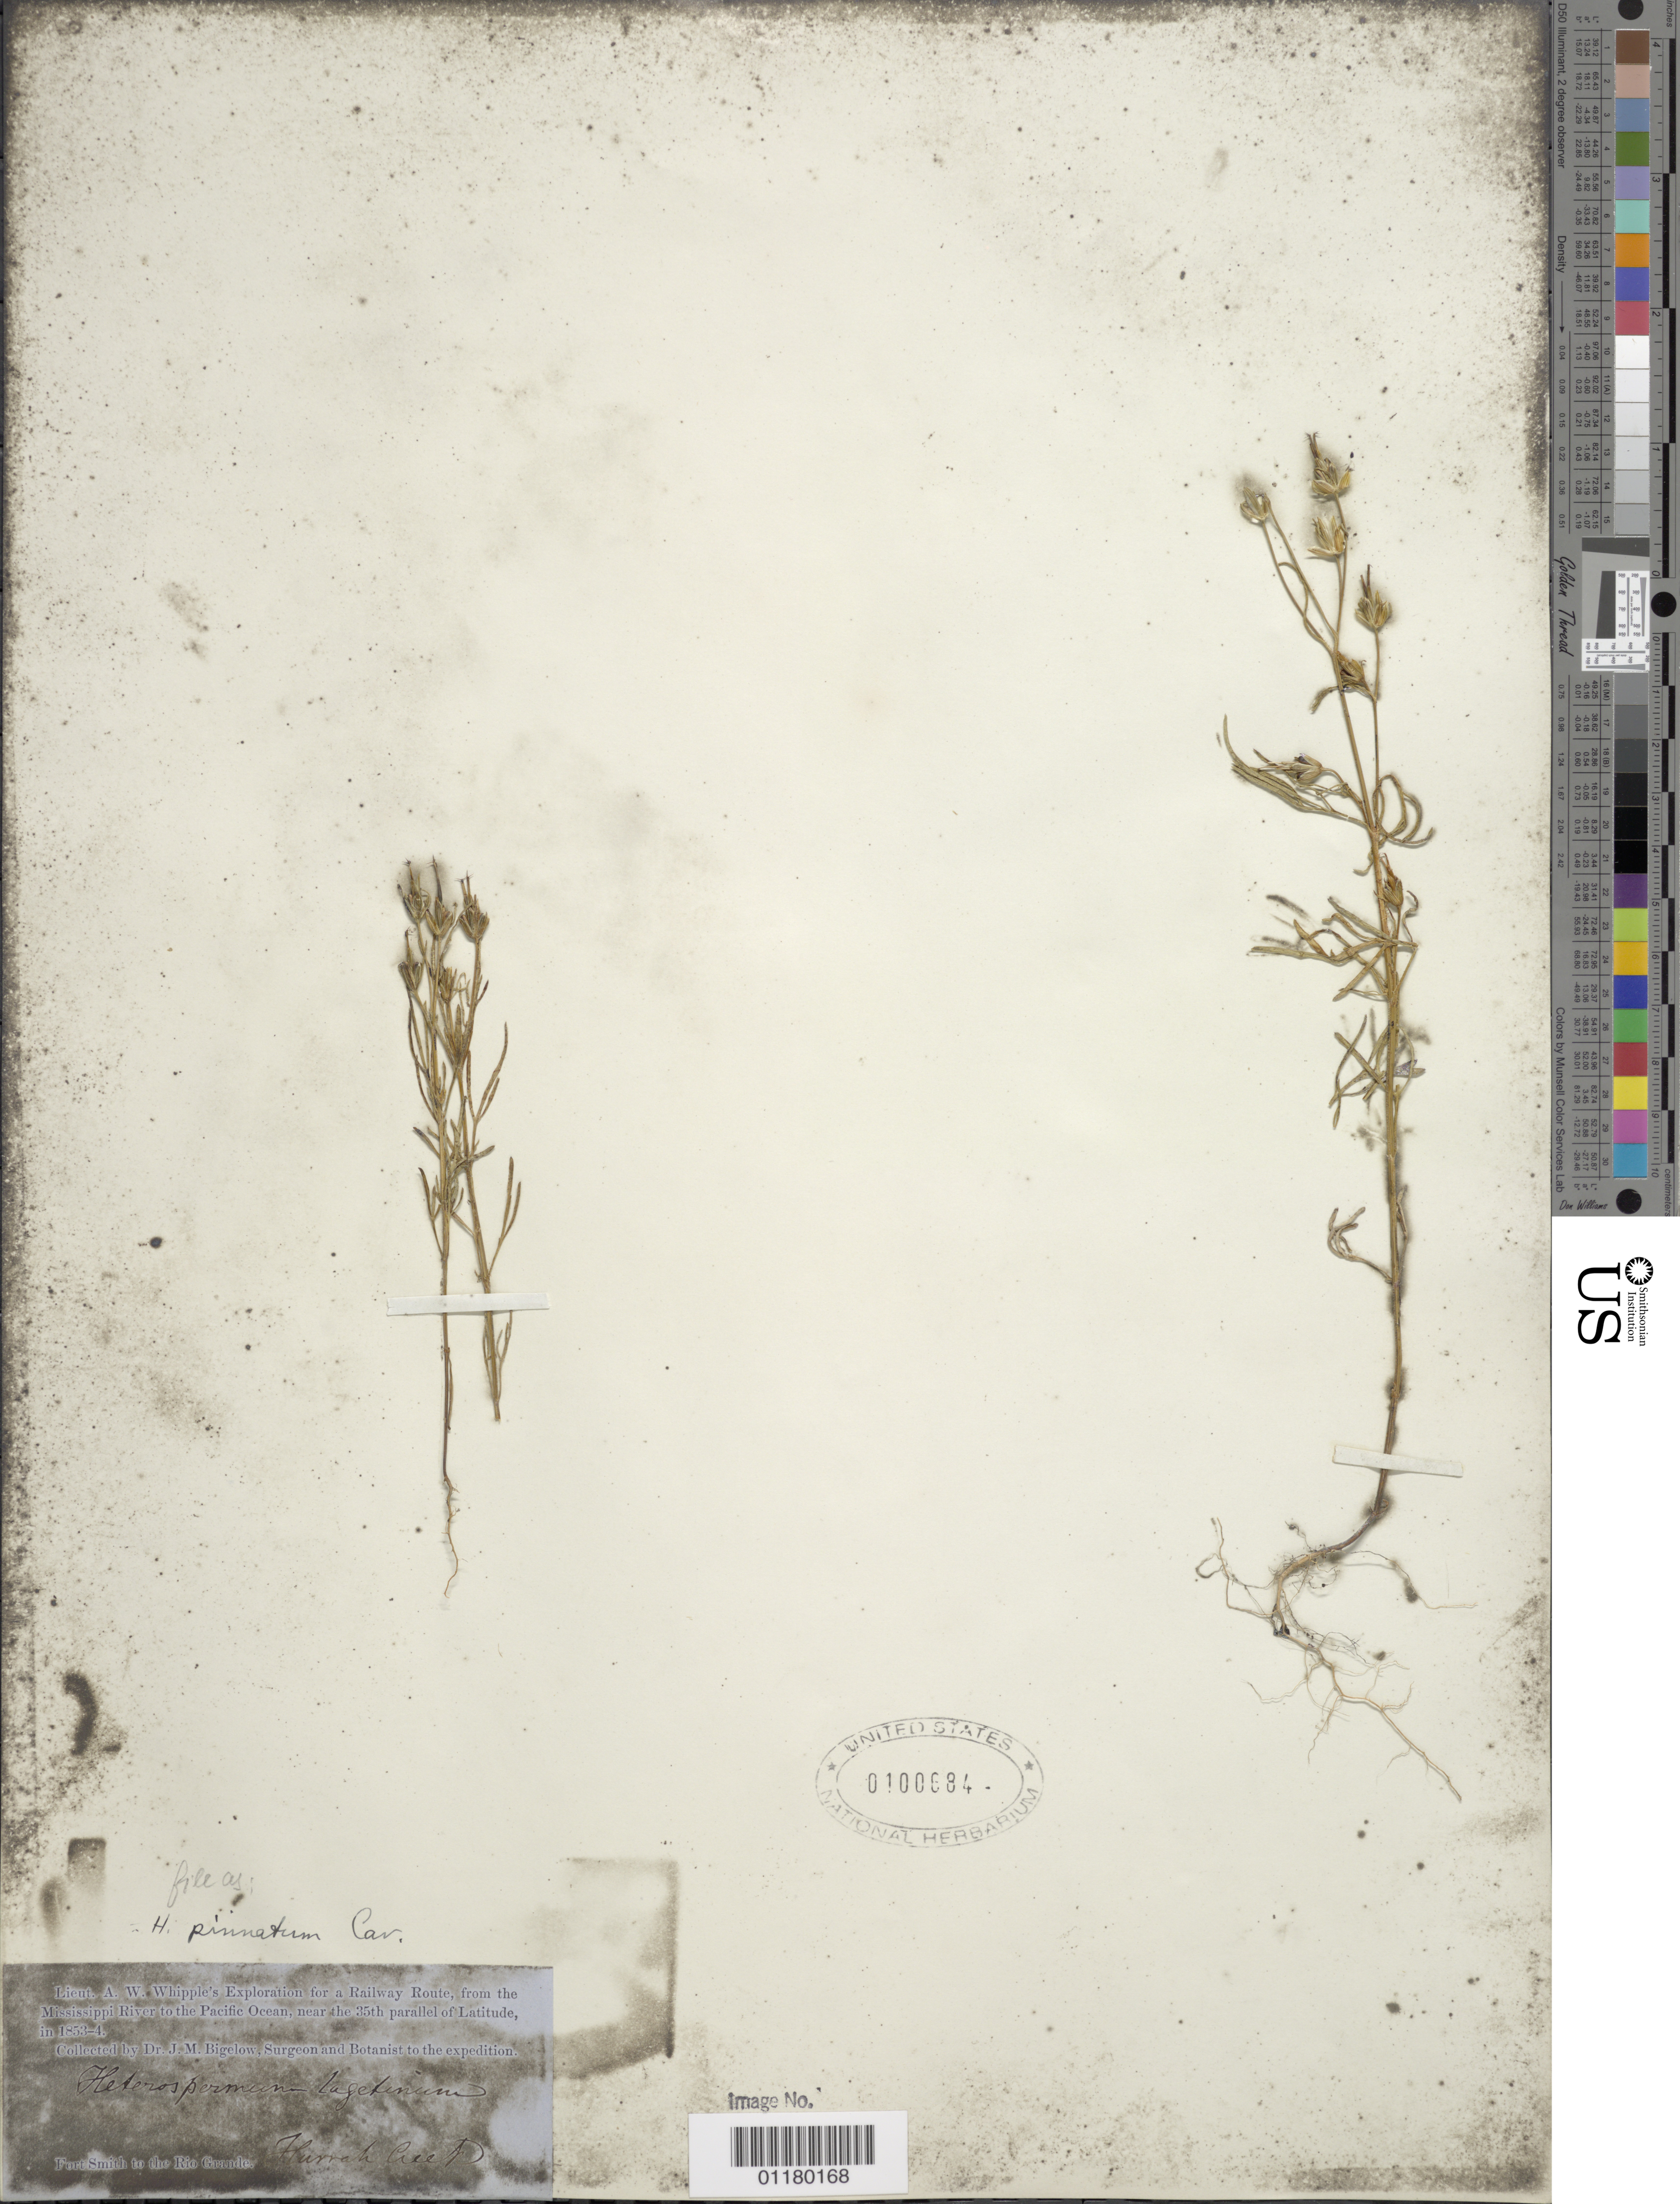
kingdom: Plantae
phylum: Tracheophyta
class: Magnoliopsida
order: Asterales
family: Asteraceae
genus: Heterosperma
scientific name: Heterosperma pinnatum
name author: Cav.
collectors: J. M. Bigelow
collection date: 1853/1854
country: United States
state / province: New Mexico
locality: Fort Smith to Rio Grande, Hurrah Creek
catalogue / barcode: US 100884